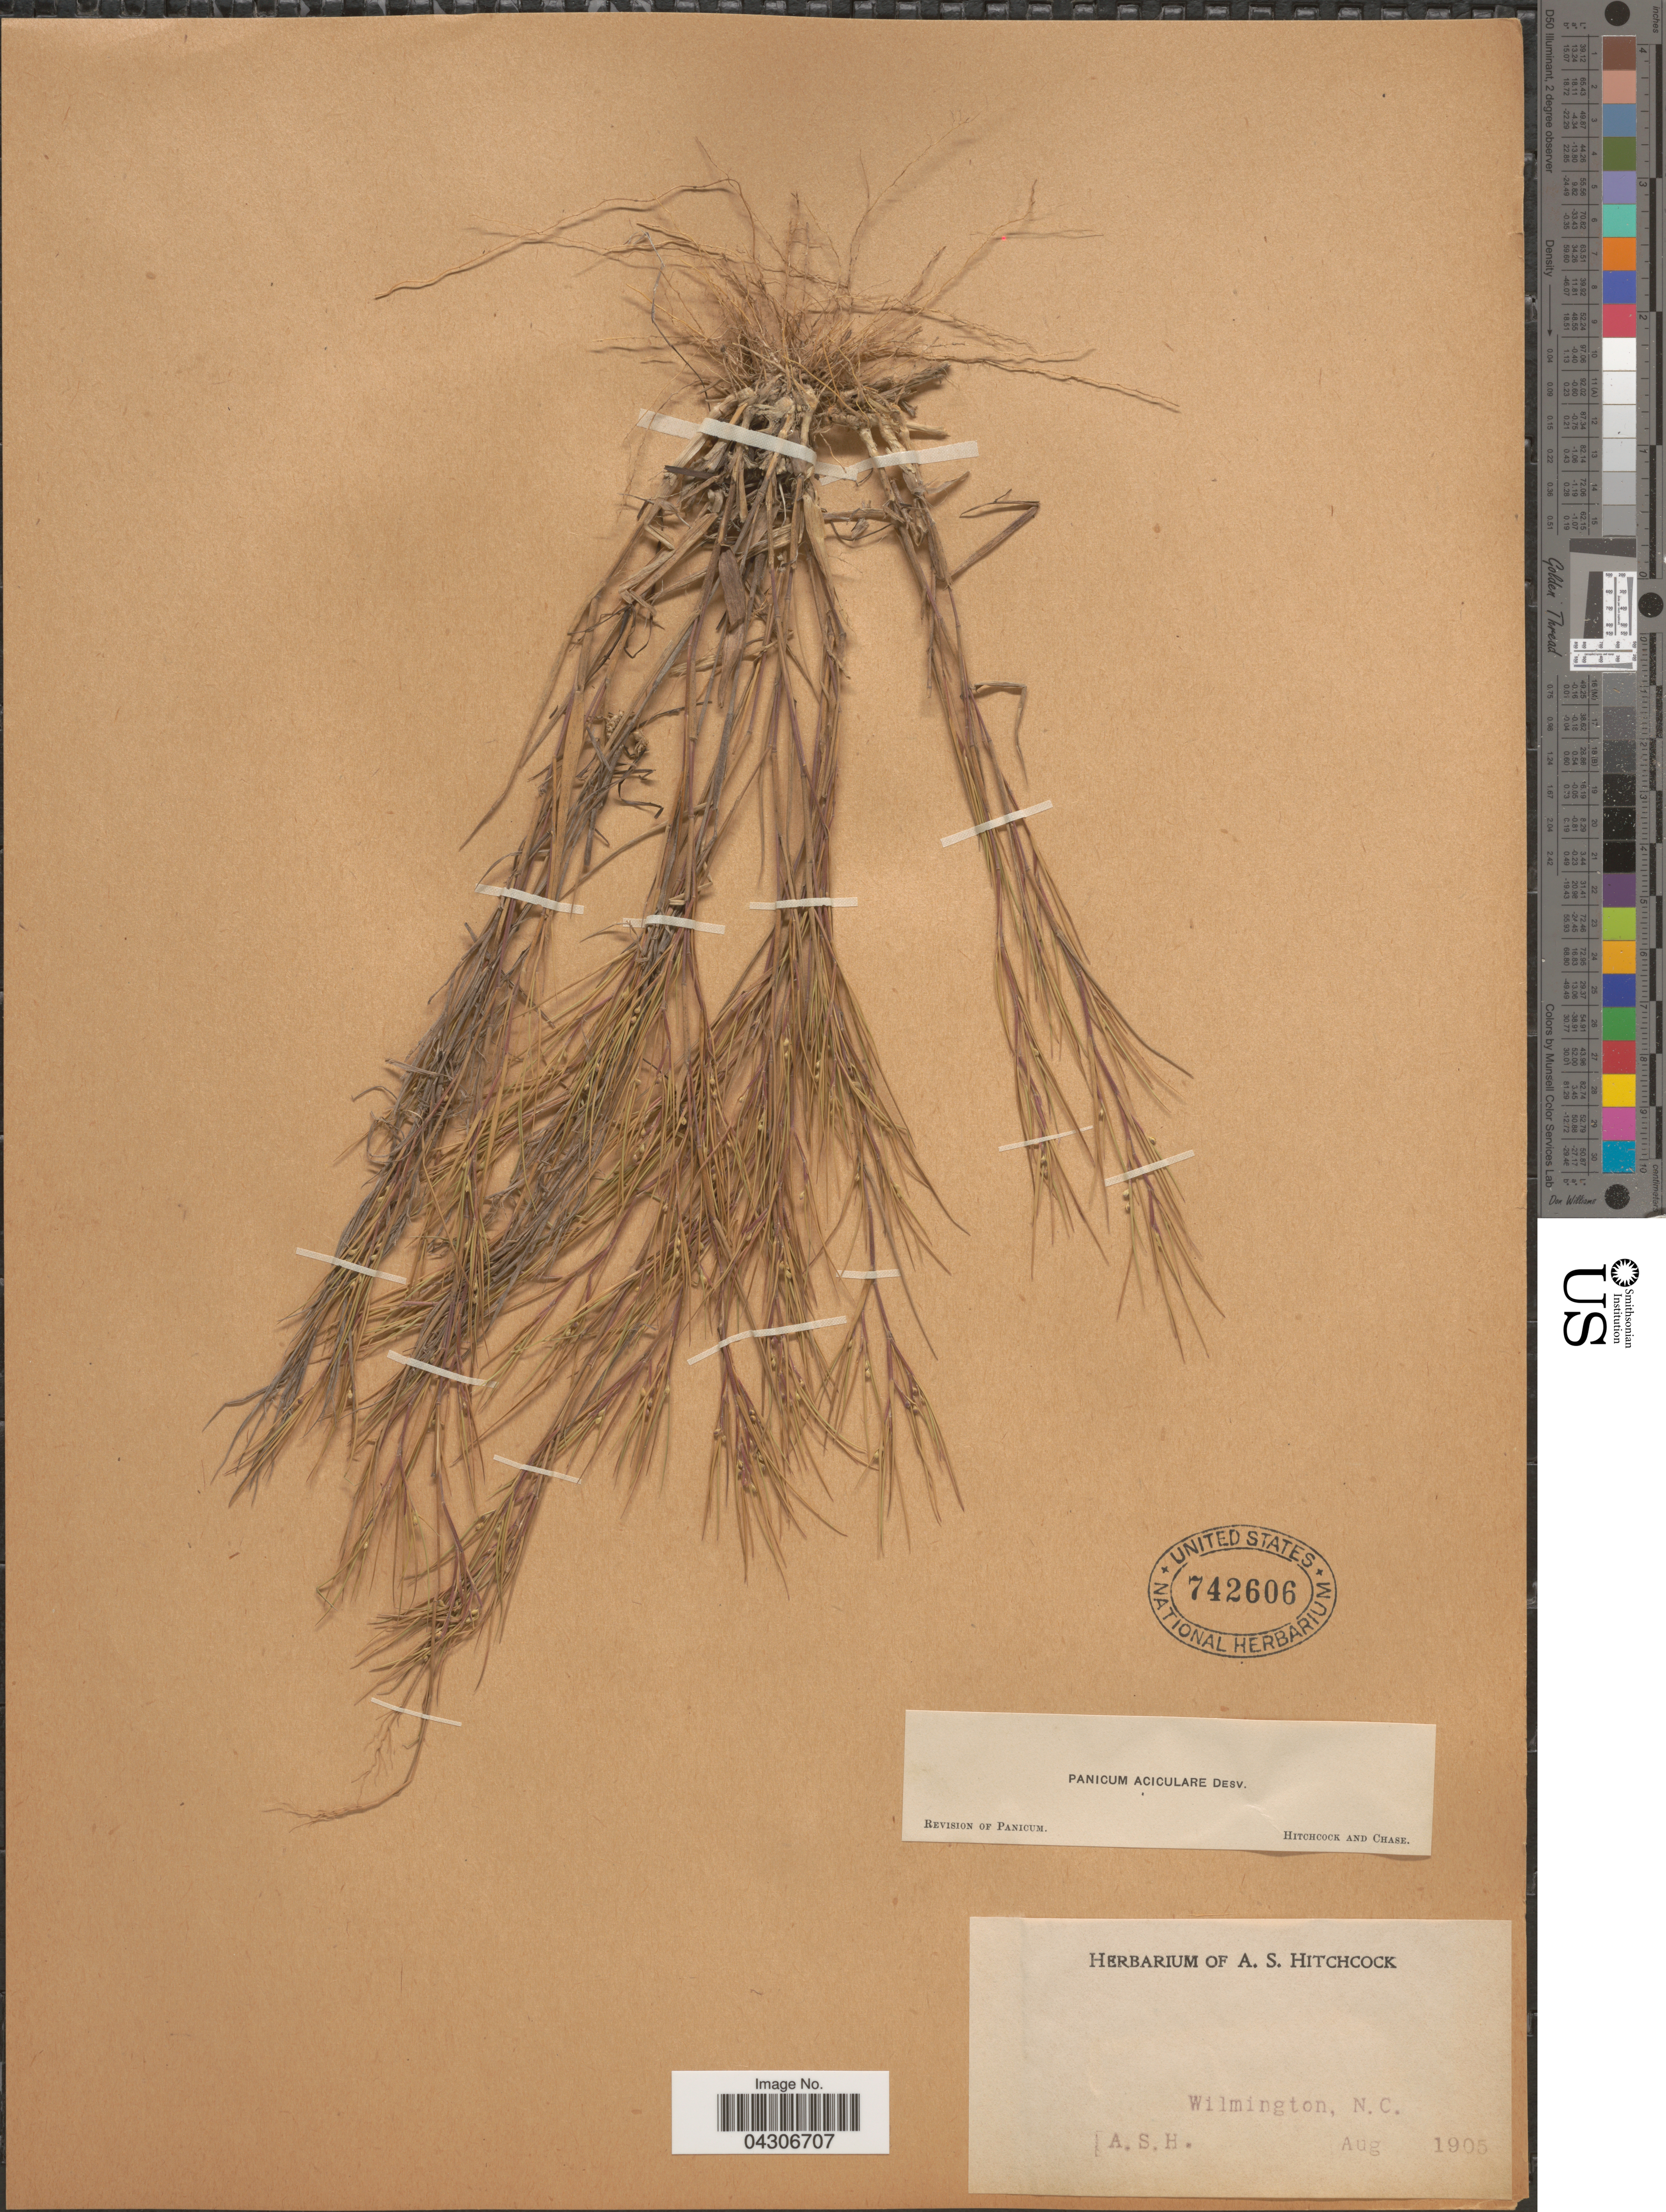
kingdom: Plantae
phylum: Tracheophyta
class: Liliopsida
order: Poales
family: Poaceae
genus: Dichanthelium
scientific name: Dichanthelium aciculare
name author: (Desv. ex Poir.) Gould & C.A. Clark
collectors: A. S. Hitchcock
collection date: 1905-08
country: United States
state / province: North Carolina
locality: Wilmington.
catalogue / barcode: US 742606